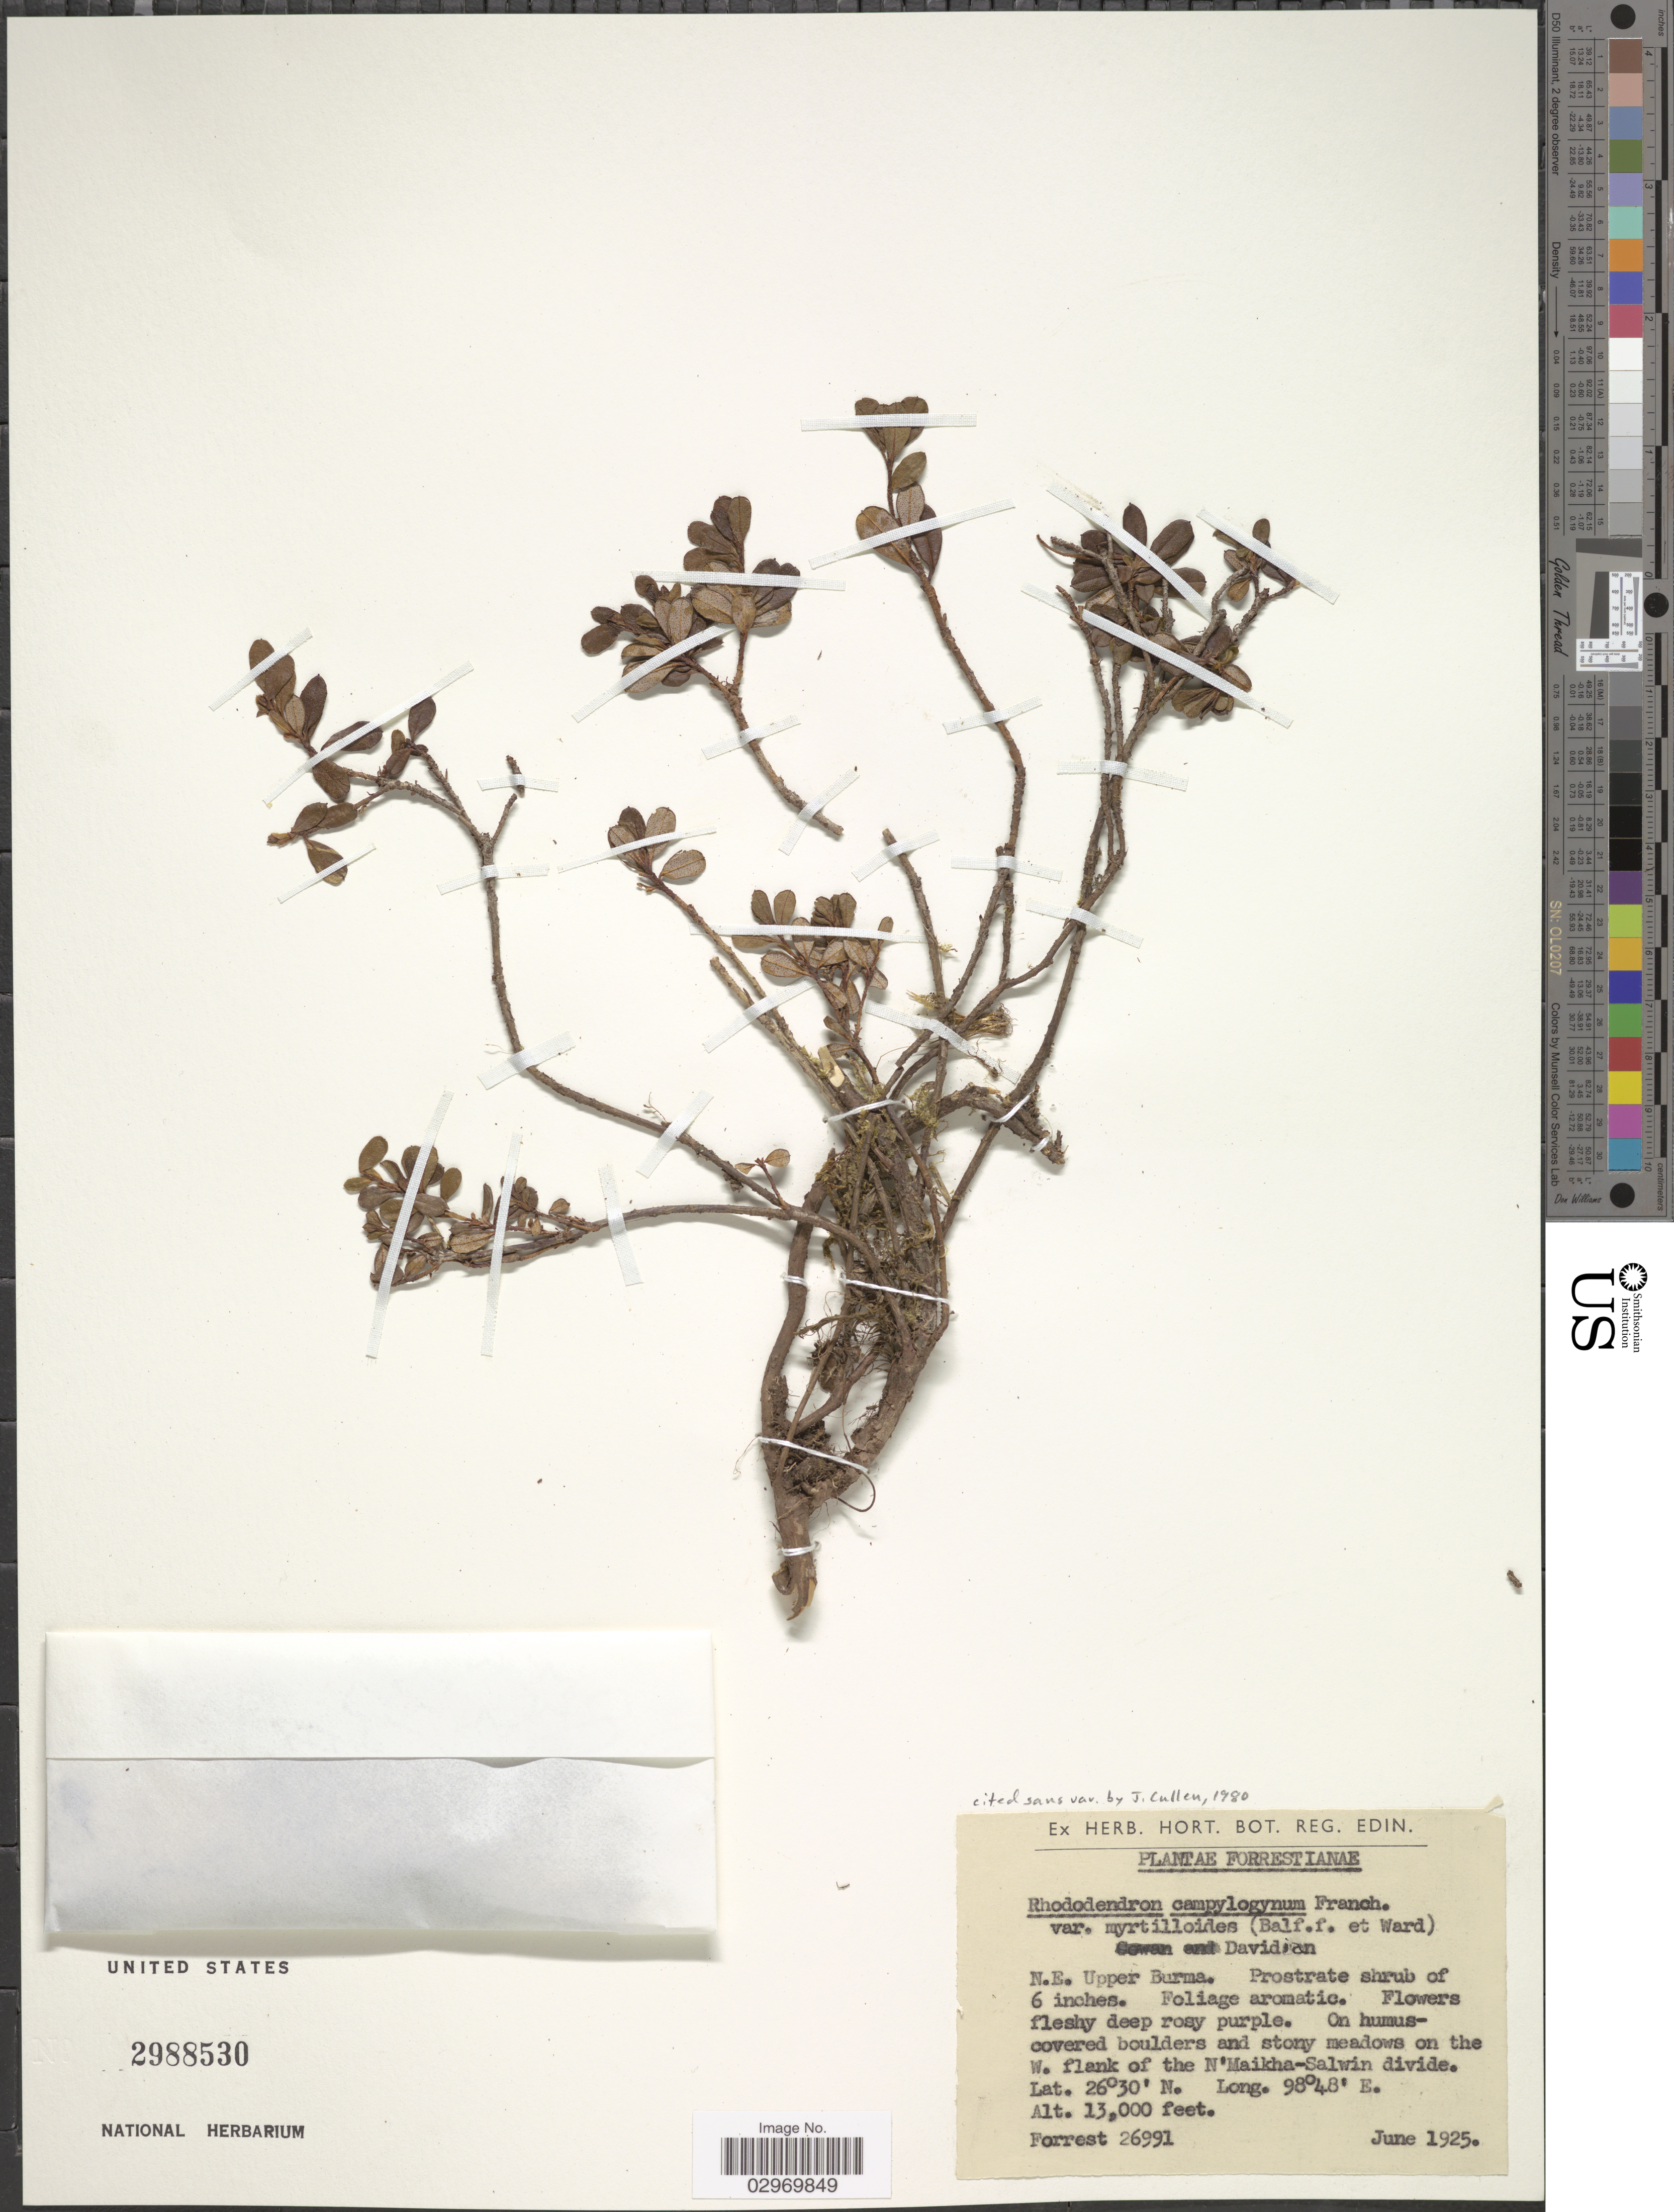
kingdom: Plantae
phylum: Tracheophyta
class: Magnoliopsida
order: Ericales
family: Ericaceae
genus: Rhododendron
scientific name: Rhododendron campylogynum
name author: Franch.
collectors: -. Forrest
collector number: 26991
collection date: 1925-06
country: Myanmar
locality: N.E. upper Burma, W. flank of the N'Maikha-Salwin divide.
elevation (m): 3962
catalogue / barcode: US 2988530